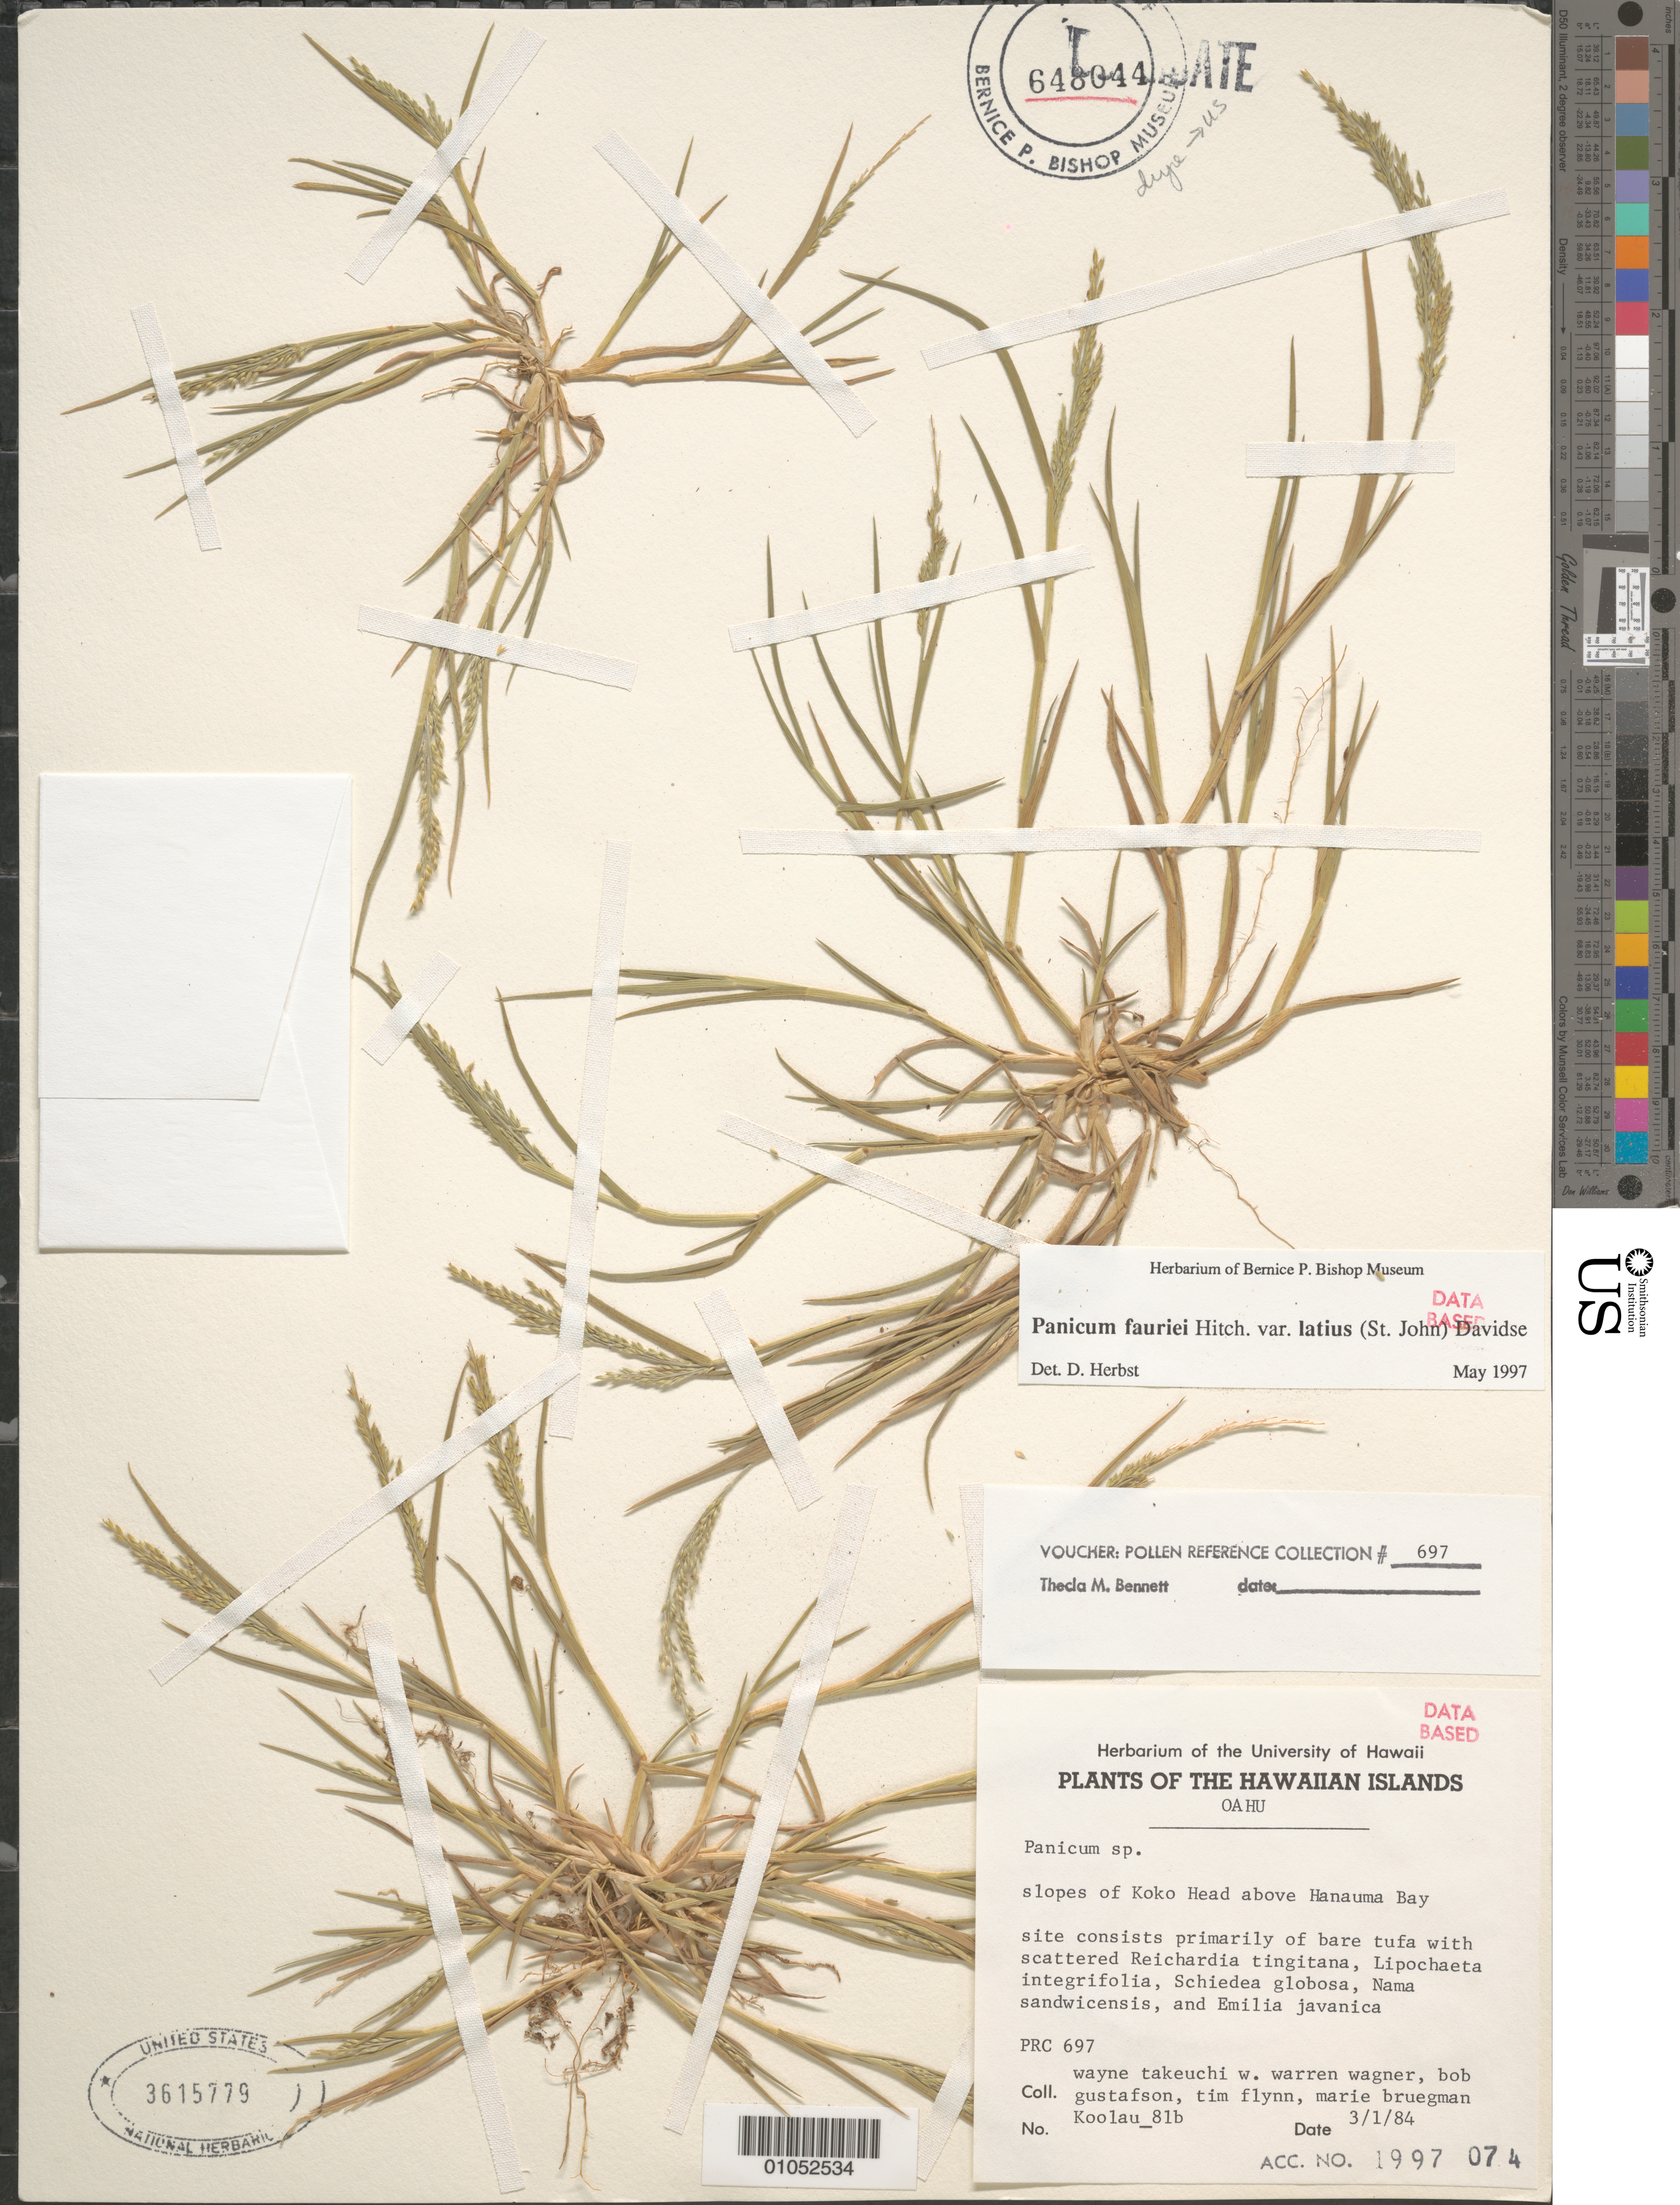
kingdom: Plantae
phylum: Tracheophyta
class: Liliopsida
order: Poales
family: Poaceae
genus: Panicum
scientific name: Panicum fauriei var. latius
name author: (H. St. John) Davidse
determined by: Herbst, D. R.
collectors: W. N. Takeuchi, W. L. Wagner, B. Gustafson, T. W. Flynn & M. Bruegman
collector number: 697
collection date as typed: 3 Jan 1984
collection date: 1984-01-03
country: United States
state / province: Hawaii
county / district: Honolulu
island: Oahu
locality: Slopes of Koko Head above Hanauma Bay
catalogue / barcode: US 3615779